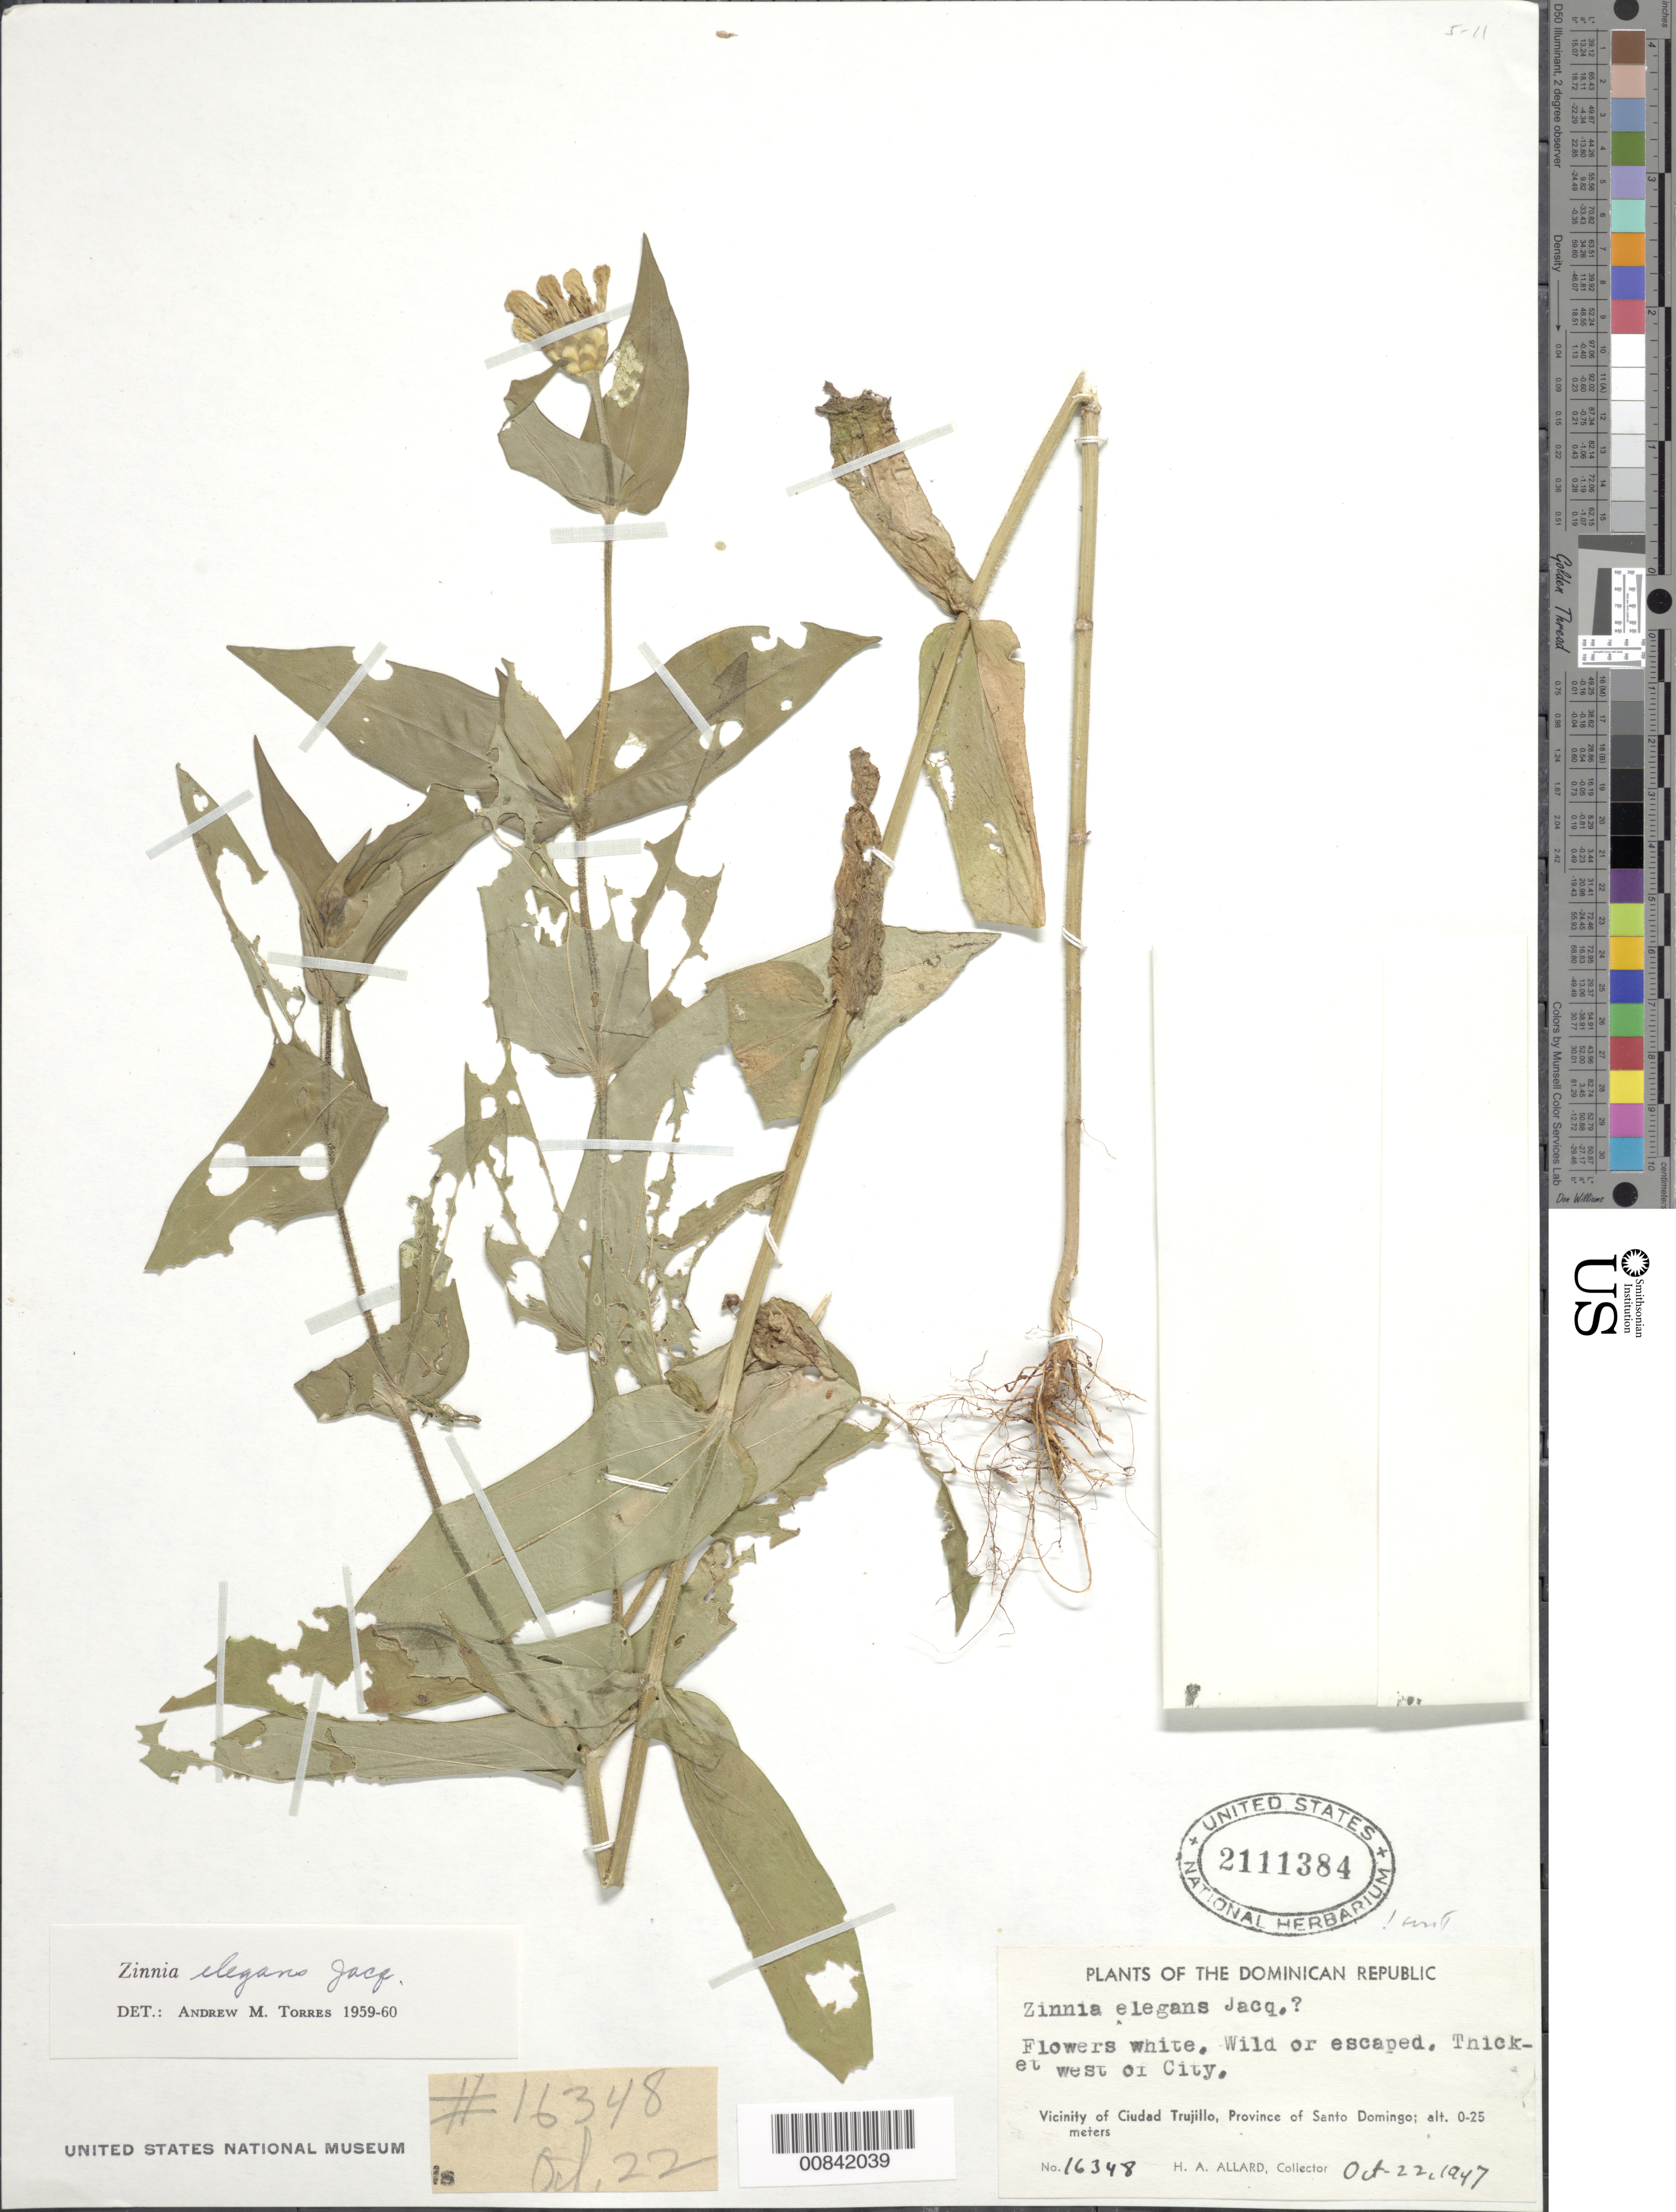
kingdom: Plantae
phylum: Tracheophyta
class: Magnoliopsida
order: Asterales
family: Asteraceae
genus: Zinnia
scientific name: Zinnia elegans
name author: Jacq.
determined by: Torres, A. M.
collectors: H. A. Allard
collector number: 16348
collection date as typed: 22 Oct 1947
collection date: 1947-10-22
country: Dominican Republic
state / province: Distrito Nacional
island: Hispaniola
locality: Vicinity of Santo Domingo City, W of city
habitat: Thickets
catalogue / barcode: US 2111384